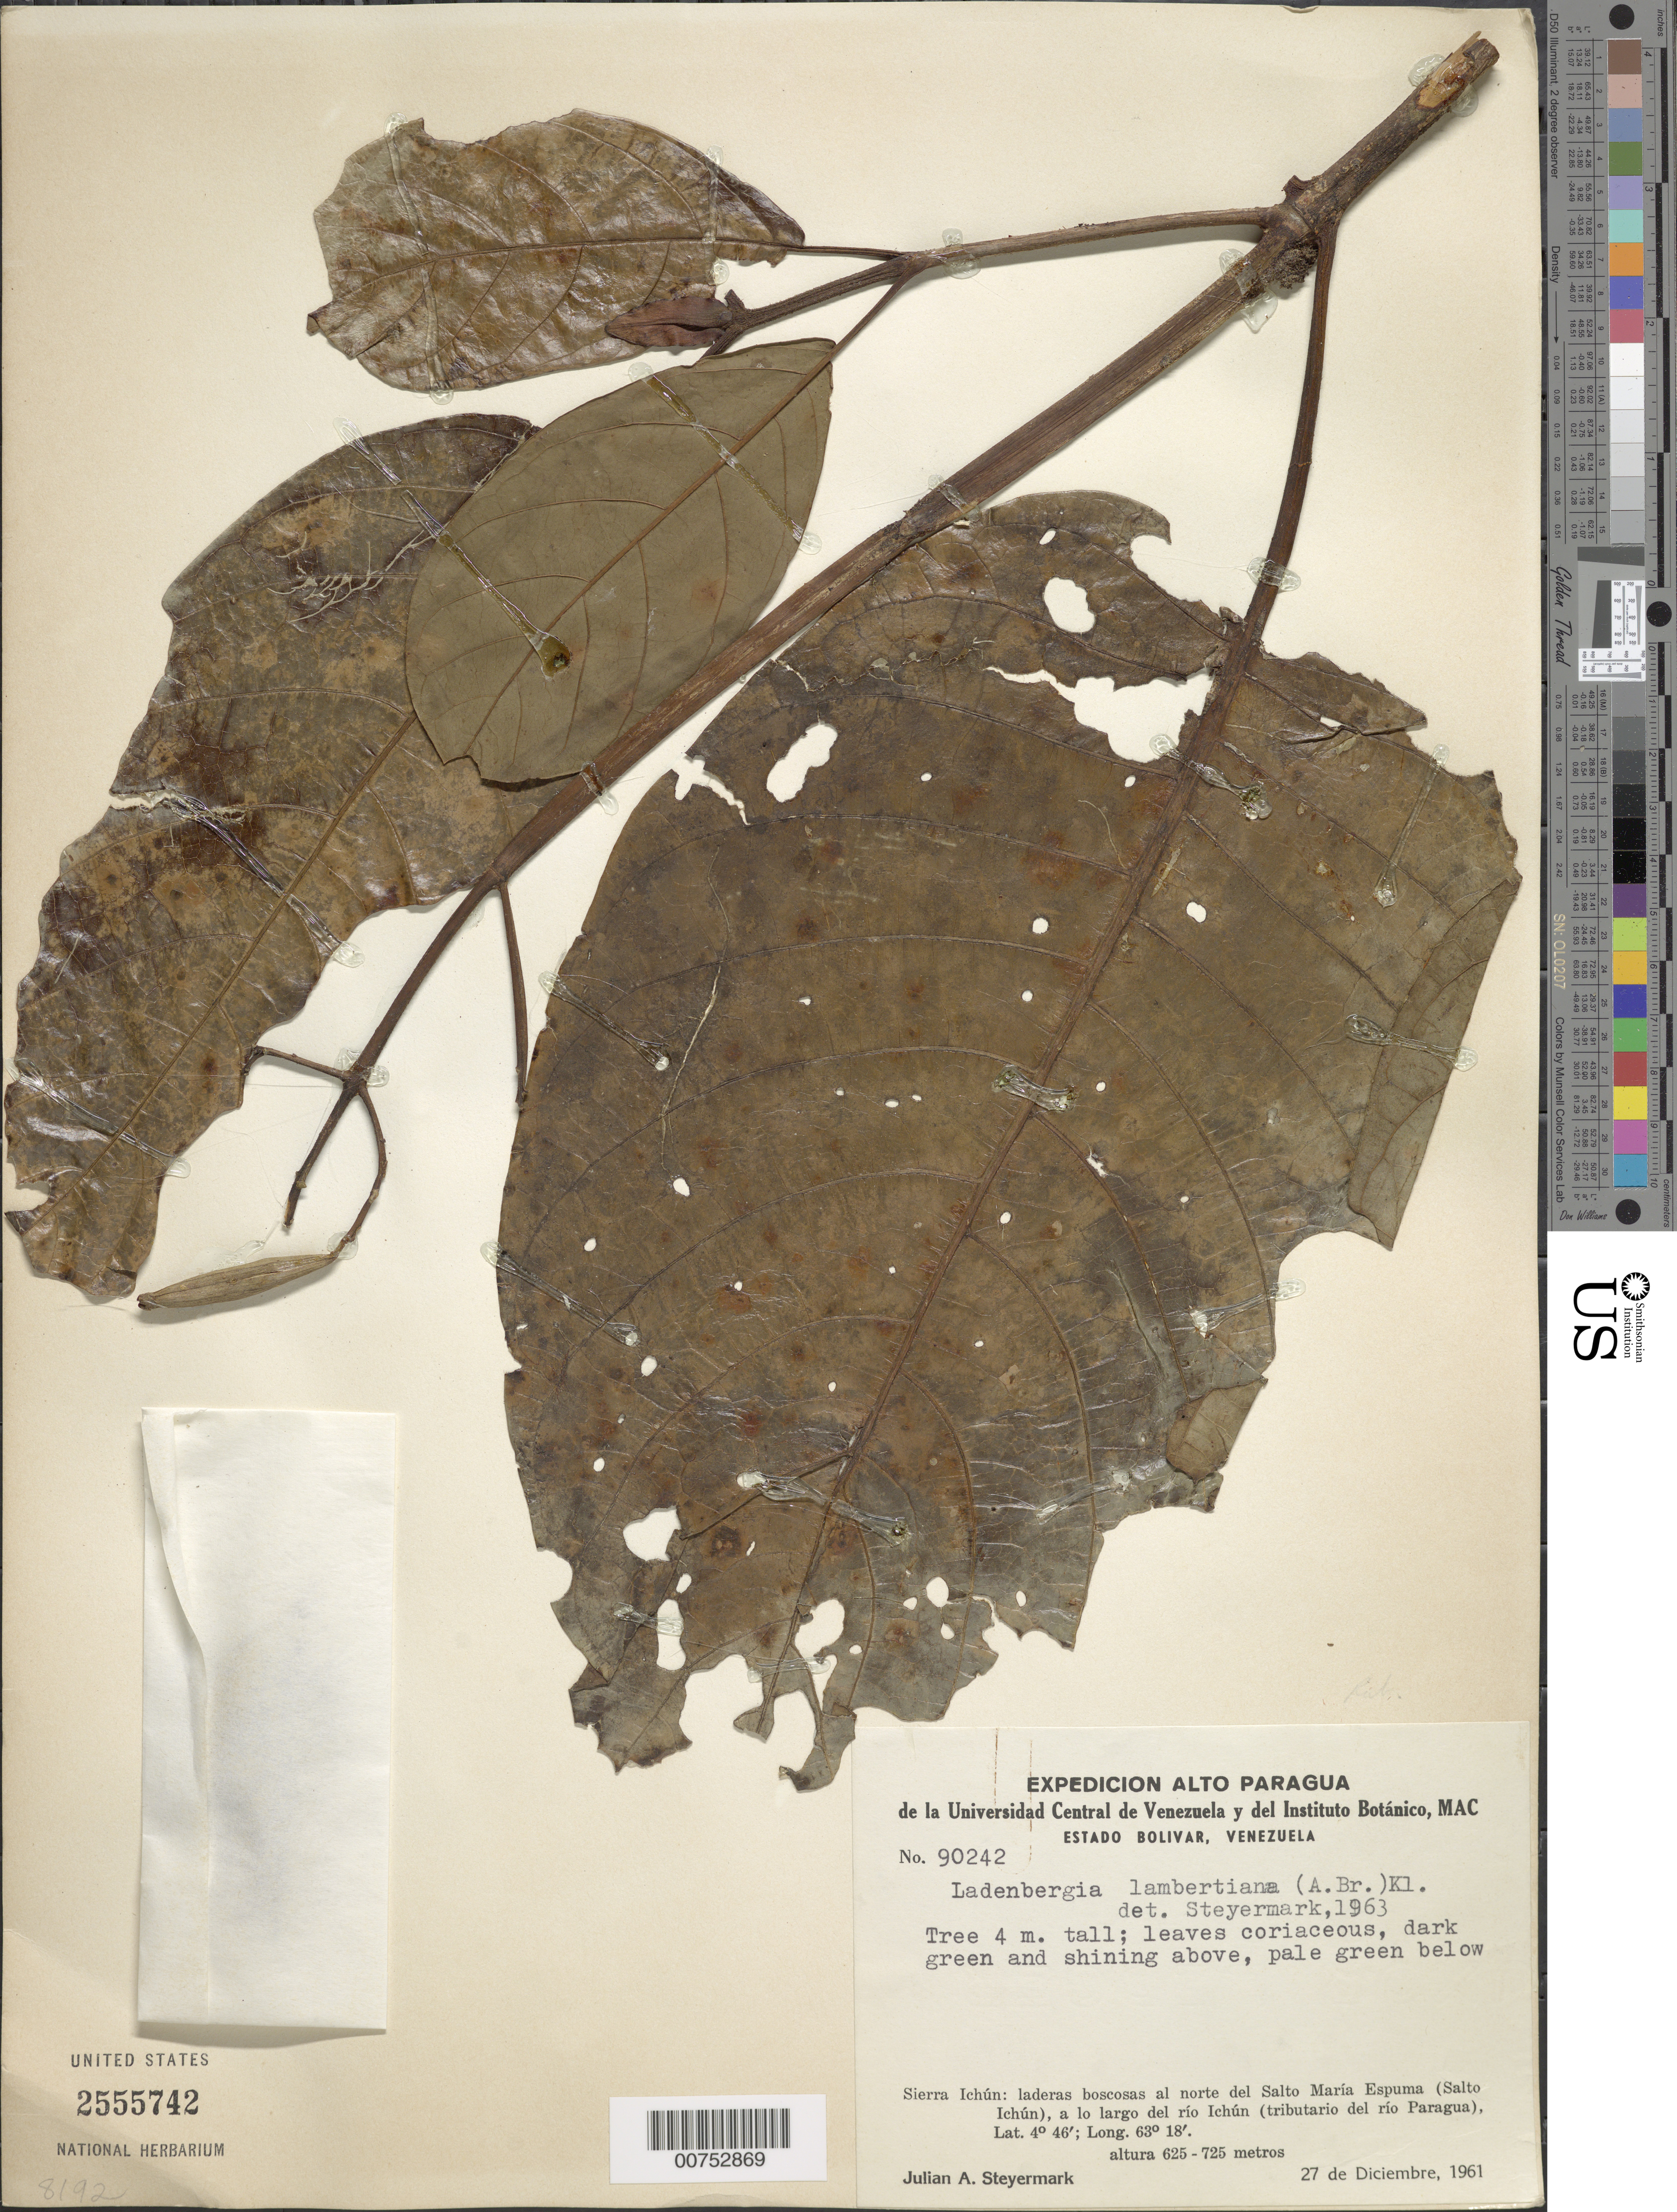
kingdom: Plantae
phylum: Tracheophyta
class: Magnoliopsida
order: Gentianales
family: Rubiaceae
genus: Ladenbergia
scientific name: Ladenbergia lambertiana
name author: (A. Braun ex Mart.) Klotzsch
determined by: Steyermark, Julian A., (VEN)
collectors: J. Steyermark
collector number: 90242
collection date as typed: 27-Dec-61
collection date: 1961-12-27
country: Venezuela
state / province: Bolívar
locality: Sierra Ichún, N del Salto María Espuma (Salto Ichún) del Río Ichún (tributary of río Paragua)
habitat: Laderas boscosas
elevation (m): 625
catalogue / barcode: US 2555742